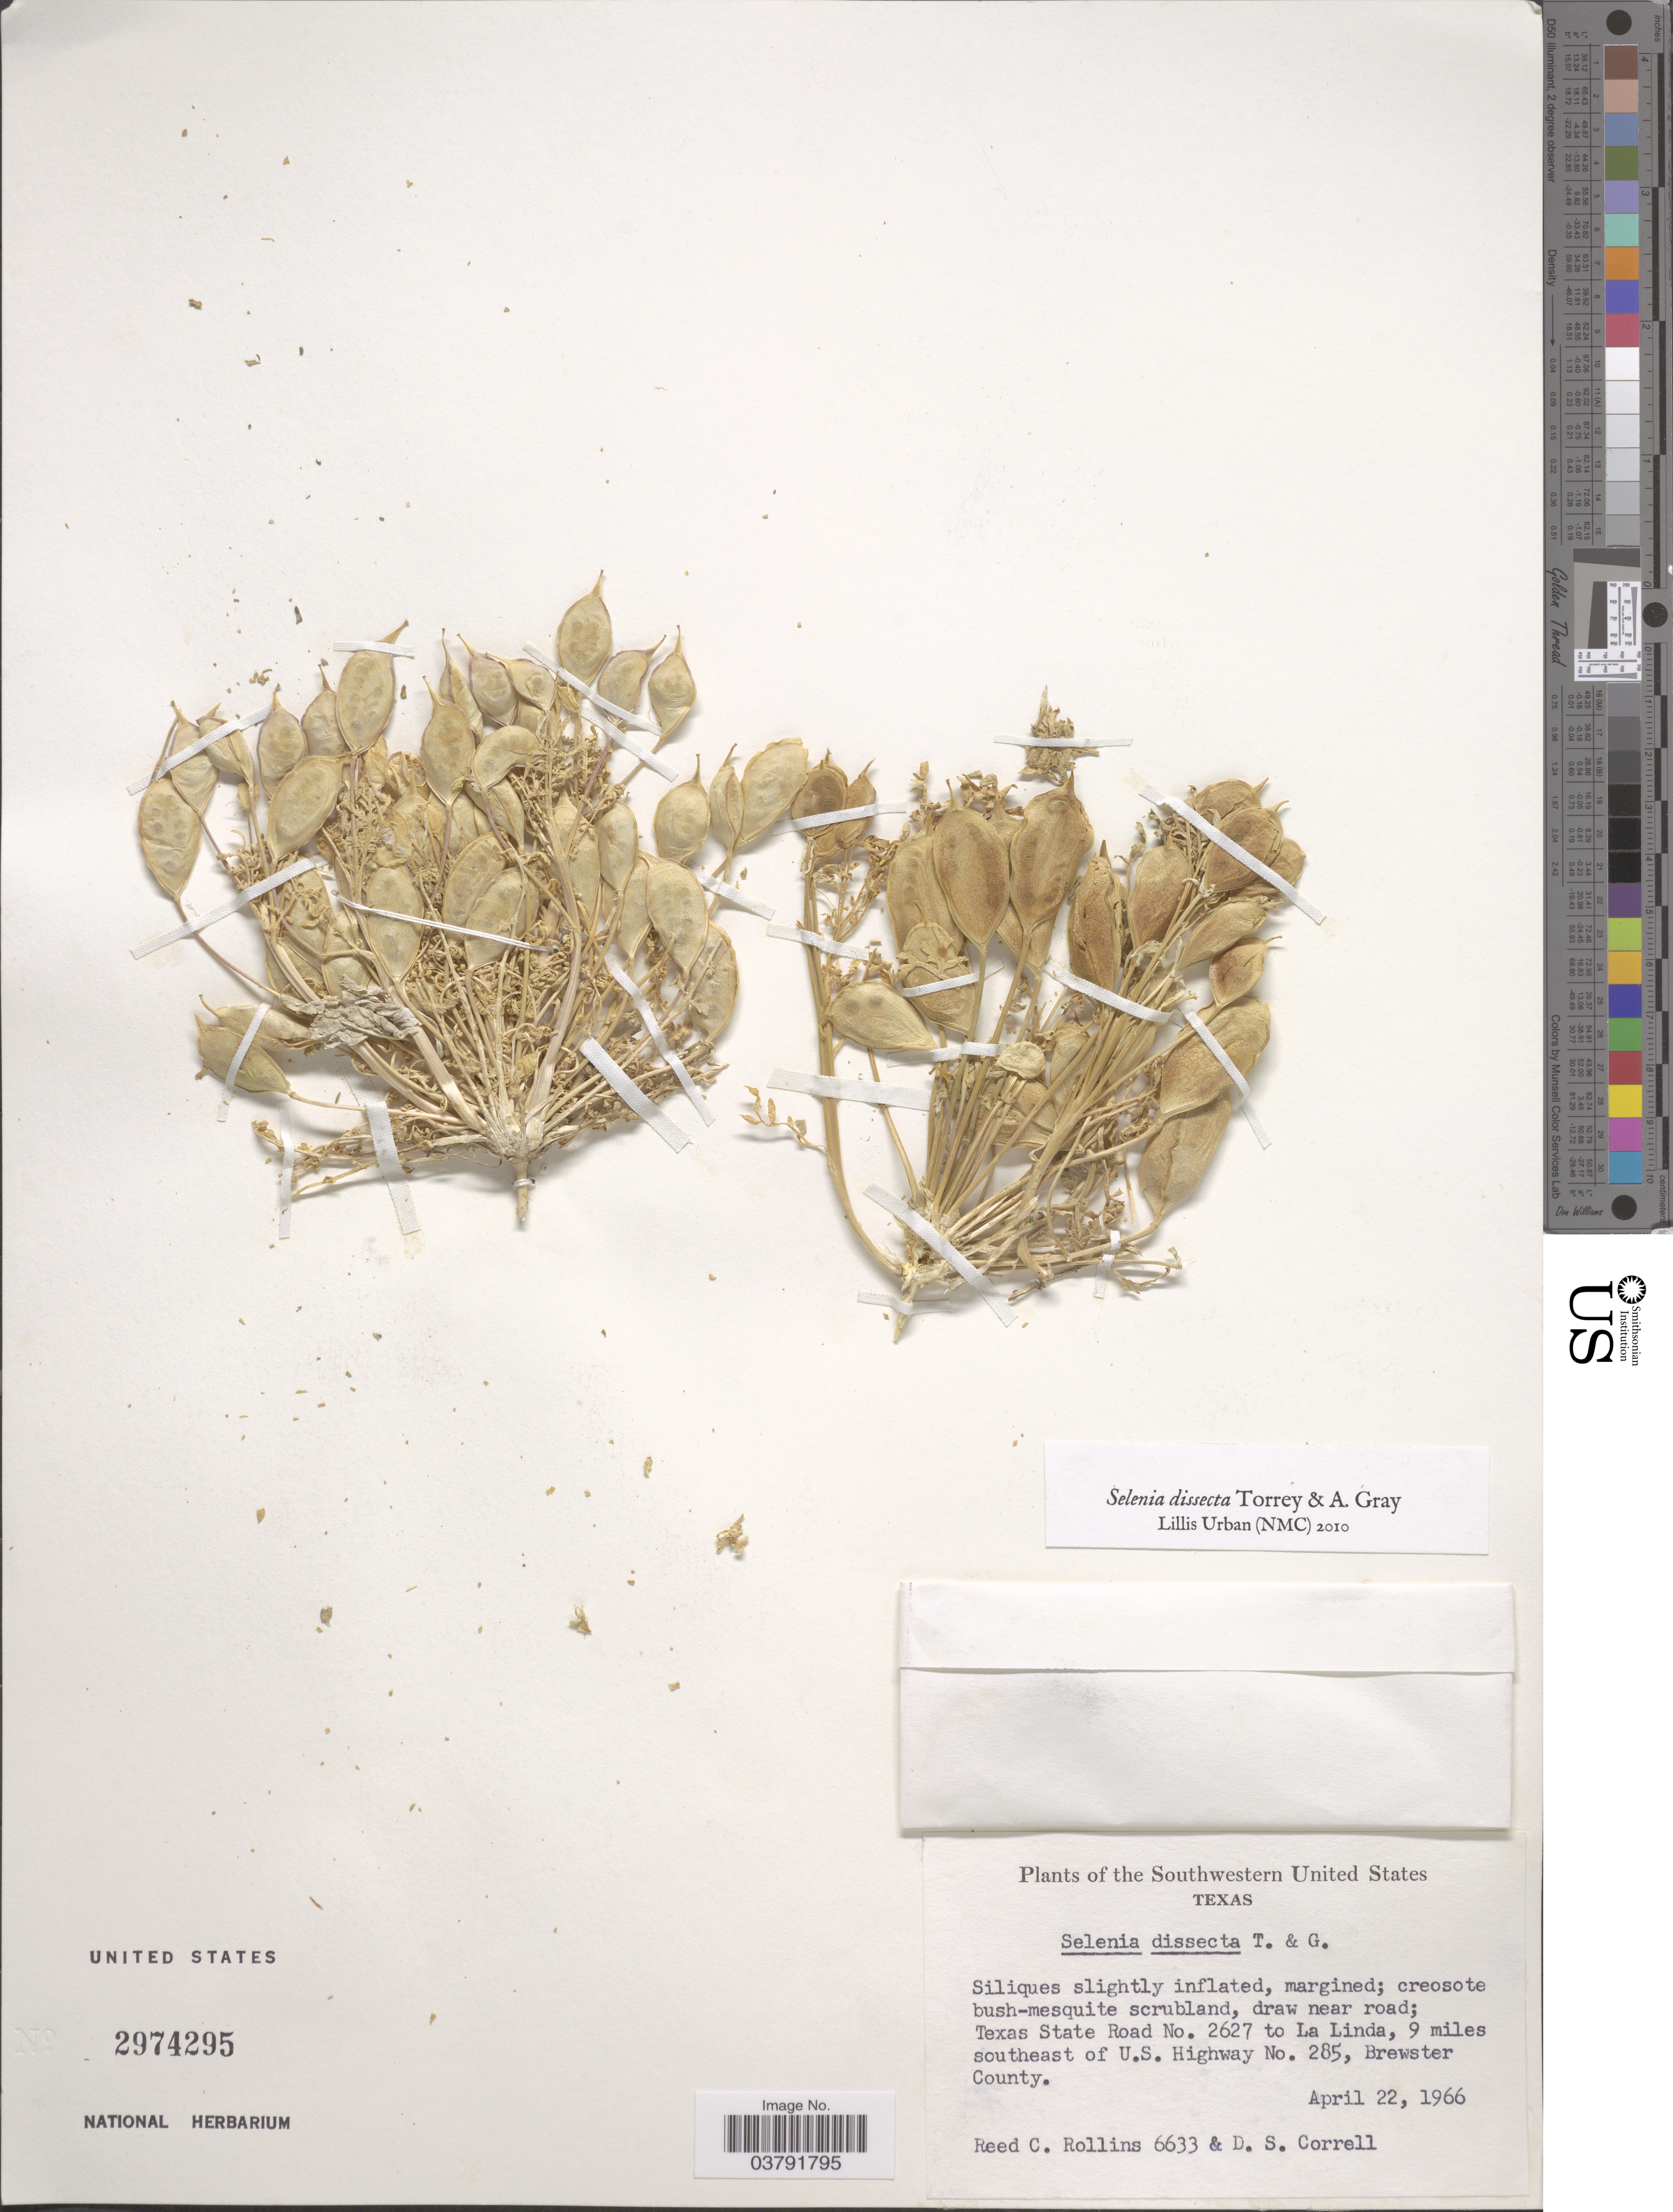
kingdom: Plantae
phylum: Tracheophyta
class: Magnoliopsida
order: Brassicales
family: Brassicaceae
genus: Selenia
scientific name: Selenia dissecta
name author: Torr. & A. Gray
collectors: R. C. Rollins & D. S. Correll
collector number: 6633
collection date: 1966-04-22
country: United States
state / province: Texas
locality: Southwestern United States. Texas State Road No. 2627 to La Linda, 9 miles southeast of U. S. Highway No. 285, Brewster County.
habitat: bush mesquite scrubland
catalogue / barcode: US 2974295